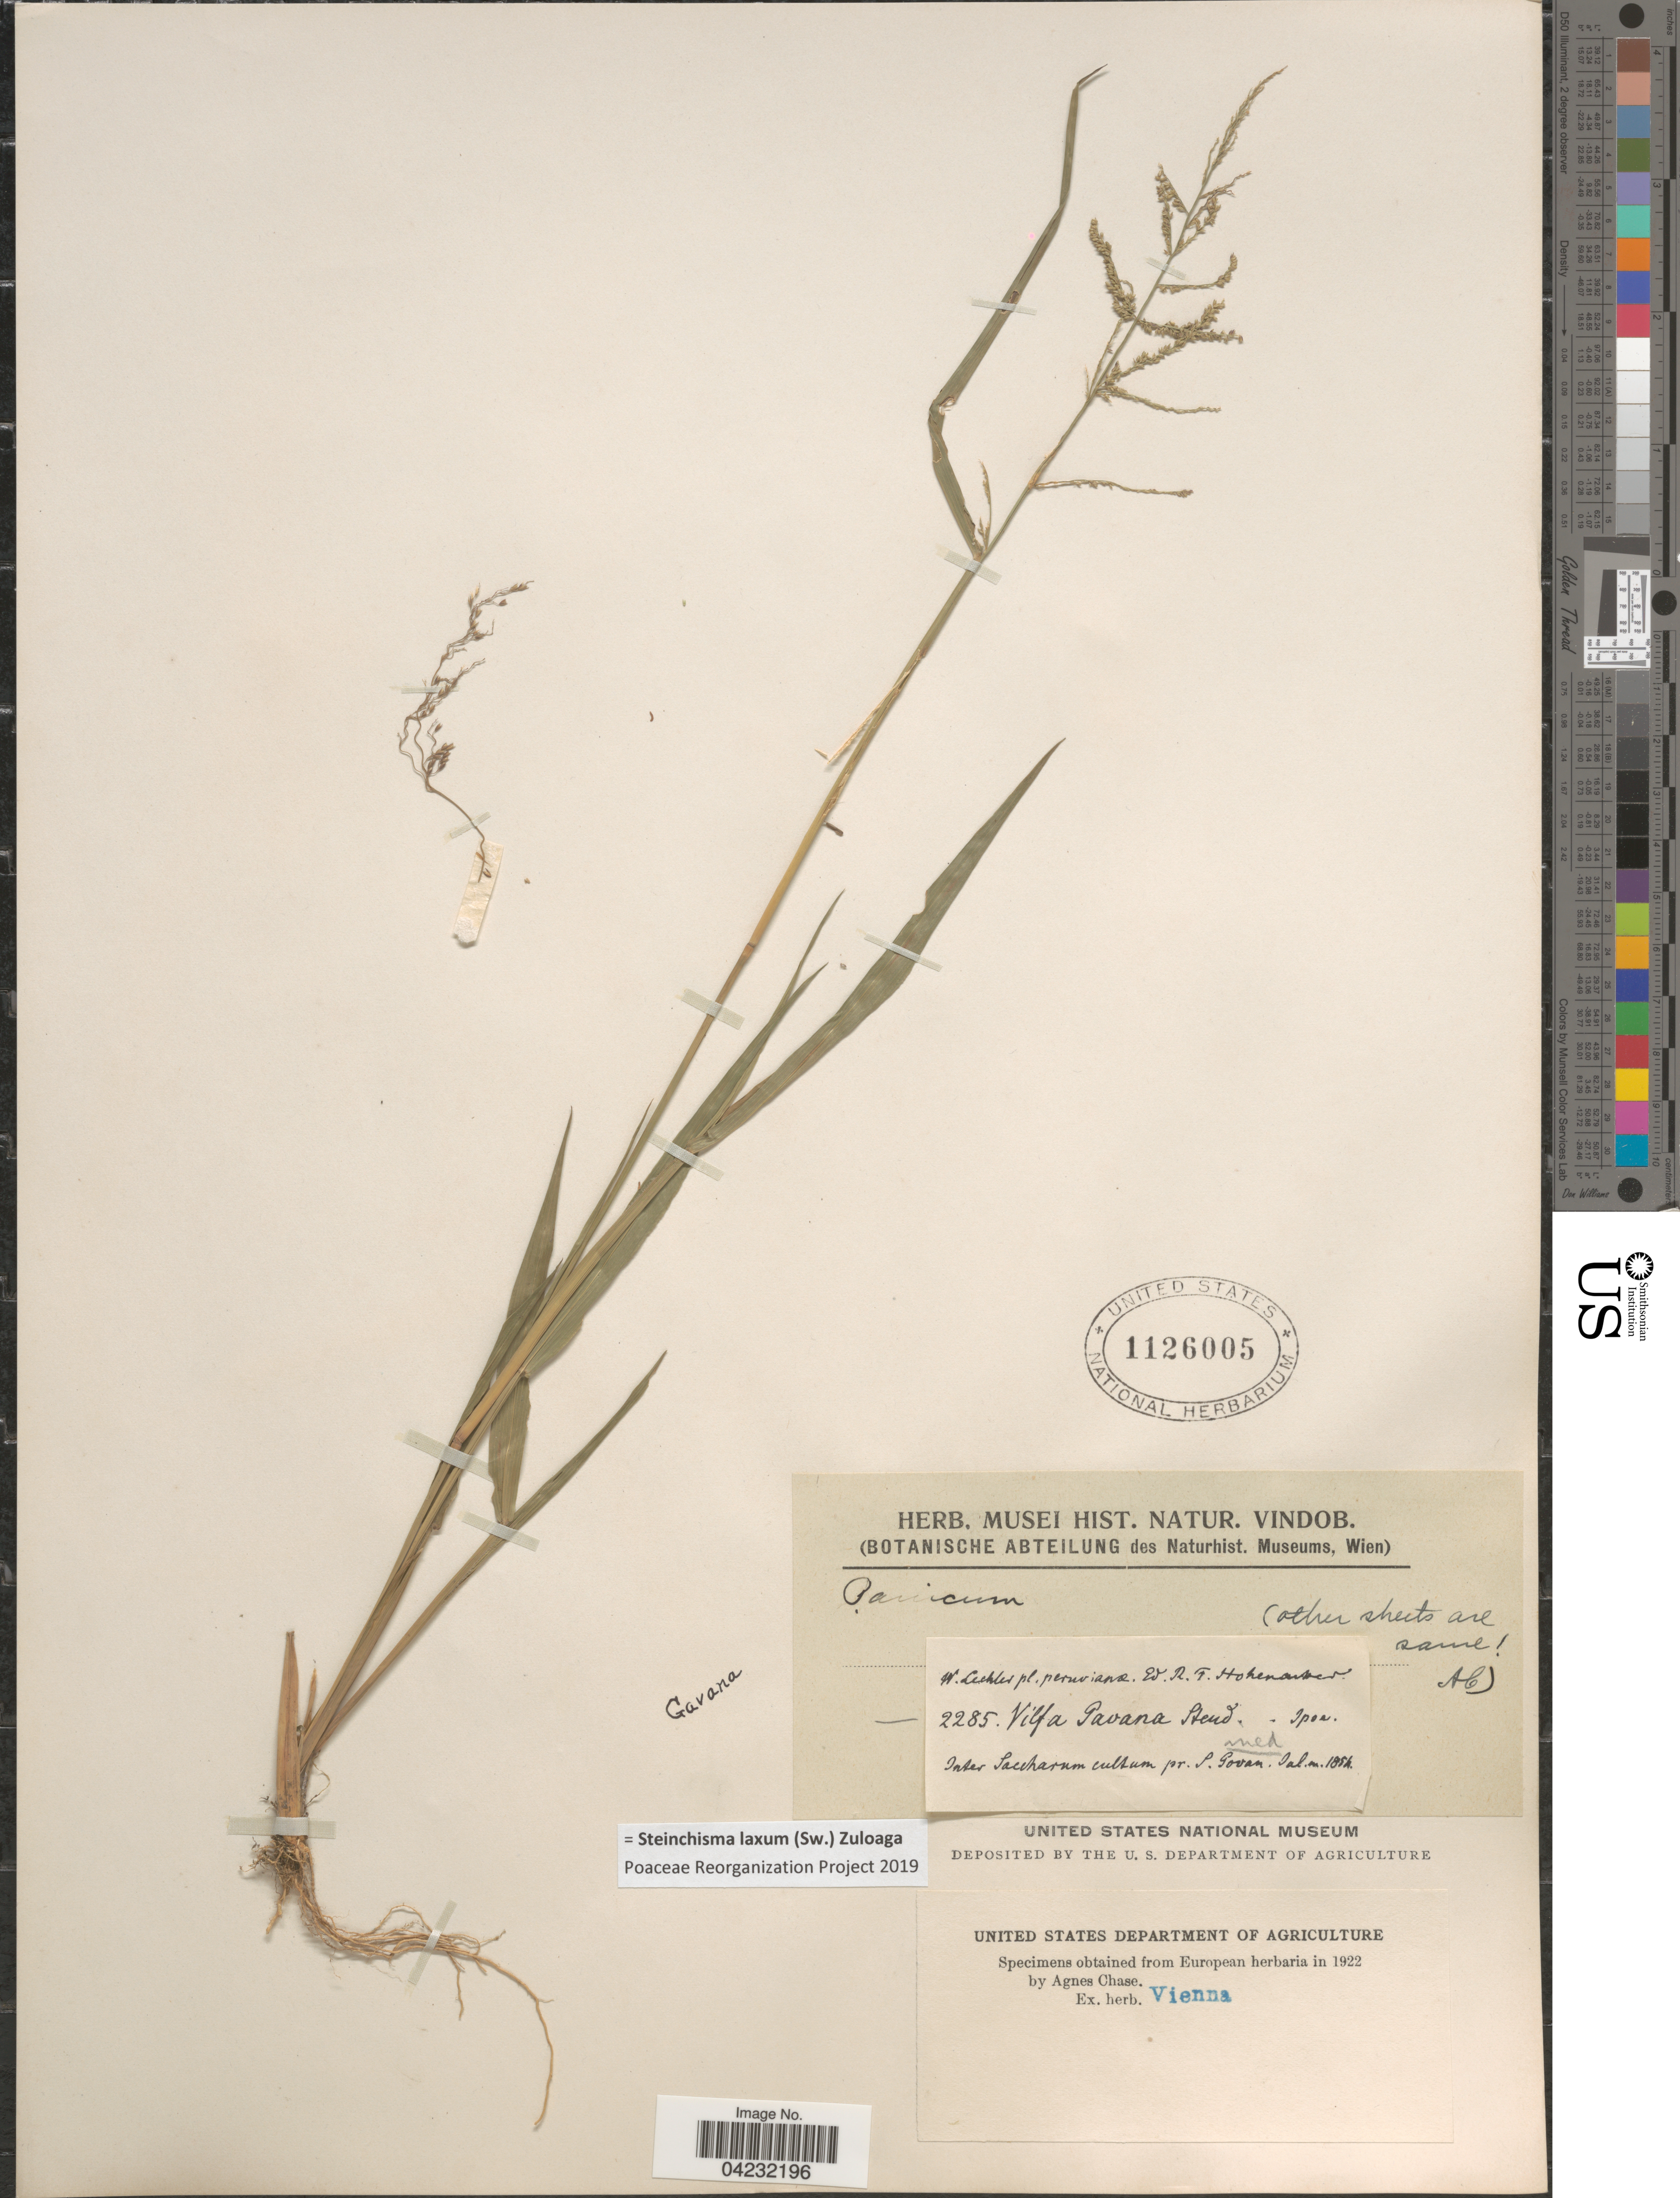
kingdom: Plantae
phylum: Tracheophyta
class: Liliopsida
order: Poales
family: Poaceae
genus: Steinchisma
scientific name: Steinchisma laxum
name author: (Sw.) Zuloaga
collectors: W. Lechler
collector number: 2285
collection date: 1854-07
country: Peru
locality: Inter Saccharum cultum pr. S. Govan.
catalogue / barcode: US 1126005